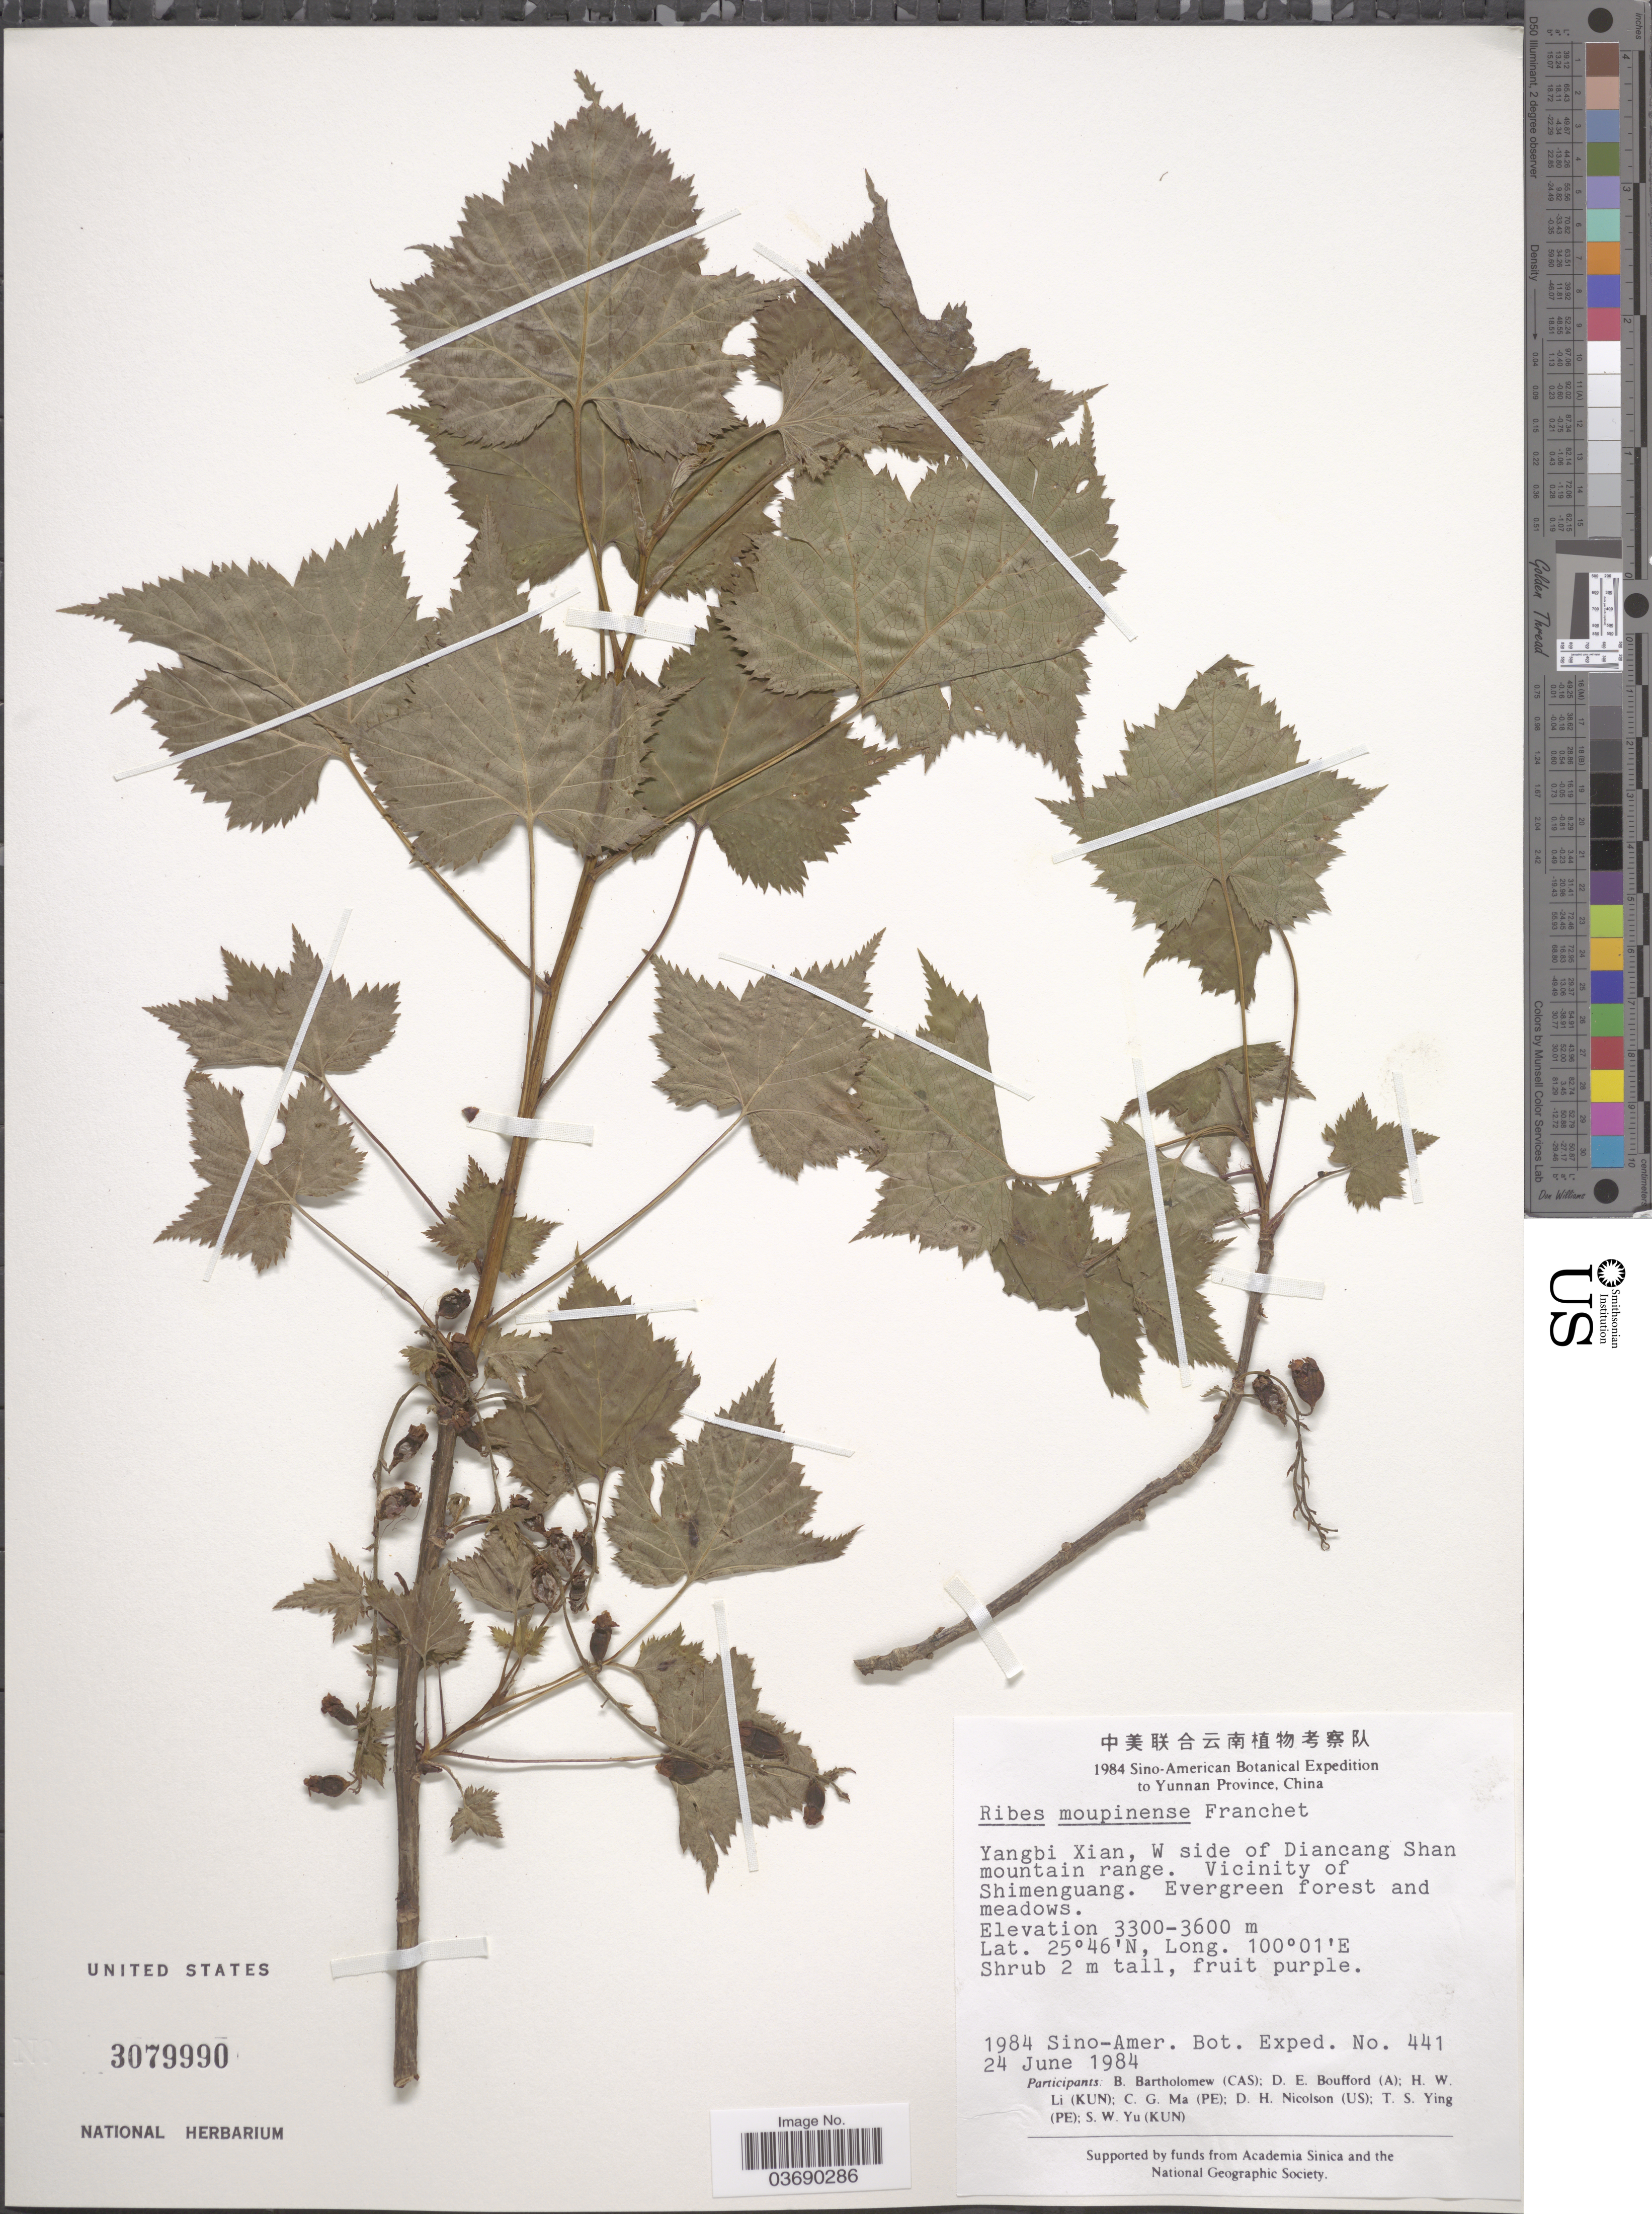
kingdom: Plantae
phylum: Tracheophyta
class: Magnoliopsida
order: Saxifragales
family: Grossulariaceae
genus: Ribes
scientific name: Ribes moupinense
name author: Franch.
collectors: Sino-Amer. Bot. Exped. 1984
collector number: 441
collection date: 1984-06-24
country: China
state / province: Yunnan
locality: Yangbi Xian, W side of Diancang Shan mountain range. Vicinity of Shimenguang.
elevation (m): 3300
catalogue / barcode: US 3079990